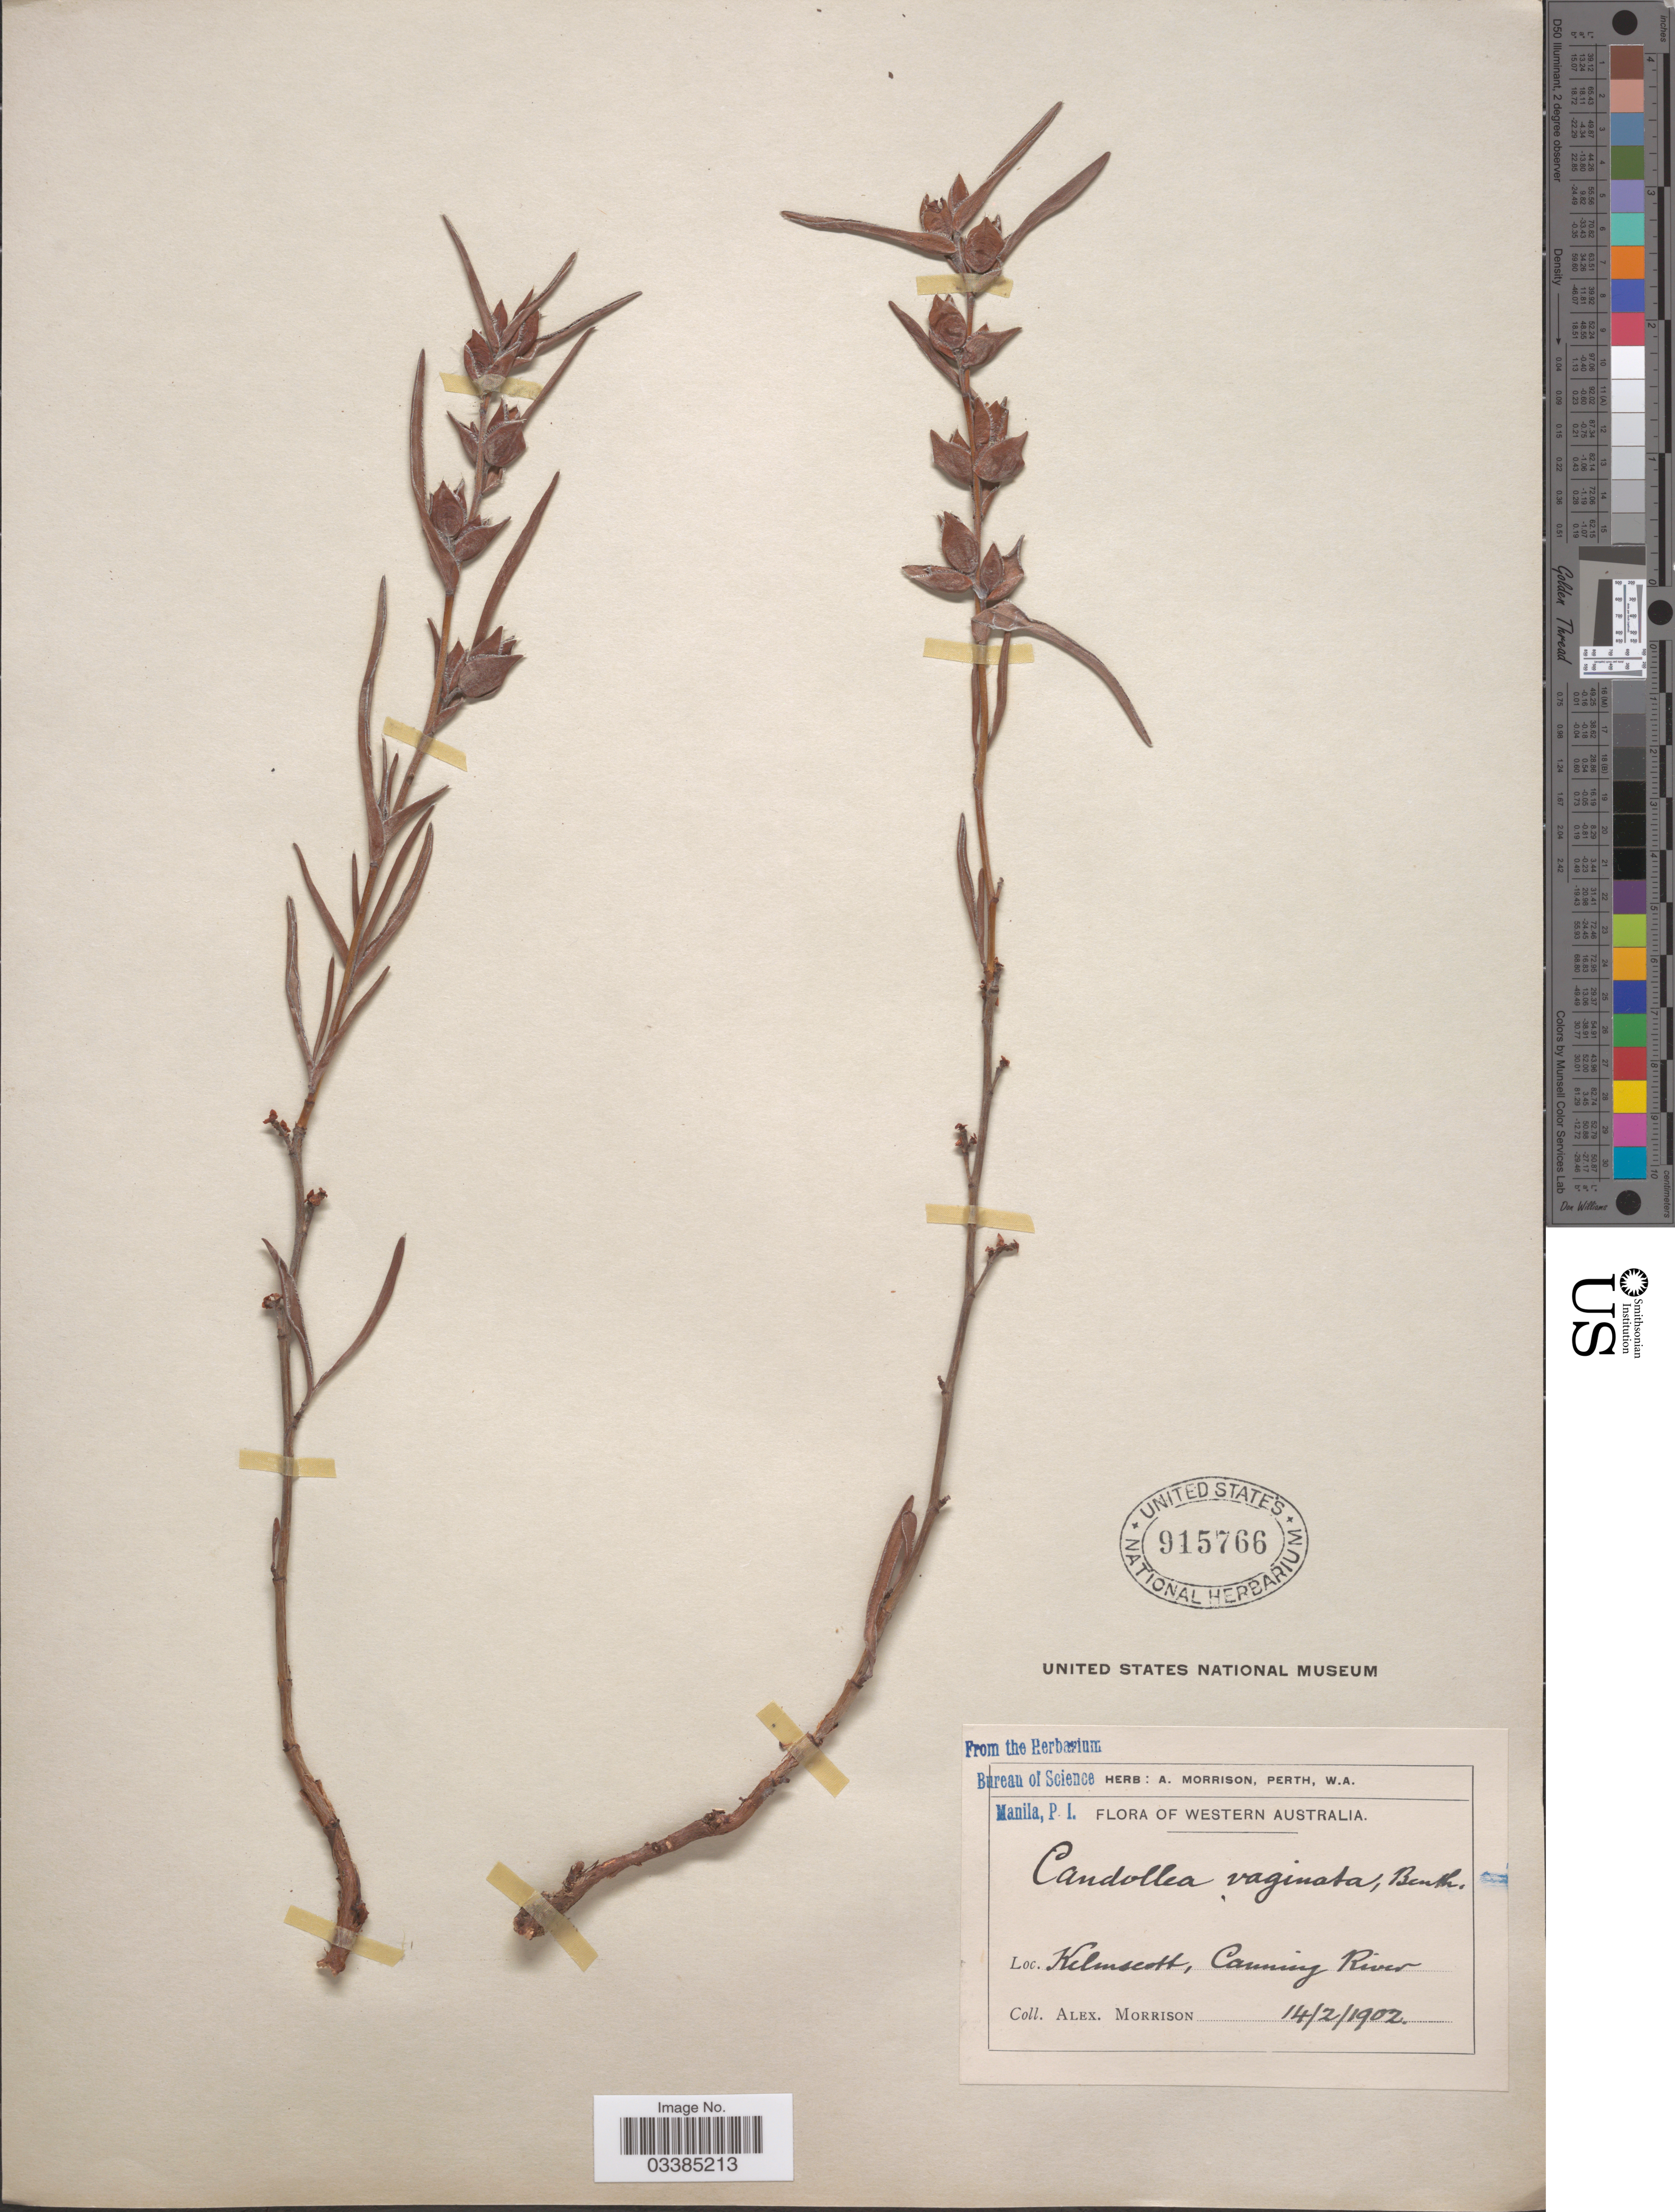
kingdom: Plantae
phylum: Tracheophyta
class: Magnoliopsida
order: Dilleniales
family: Dilleniaceae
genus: Hibbertia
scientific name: Hibbertia vaginata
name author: F. Muell.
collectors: A. Morrison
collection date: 1902-02-14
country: Australia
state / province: Western Australia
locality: Kelmscott, Canning River.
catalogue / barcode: US 915766